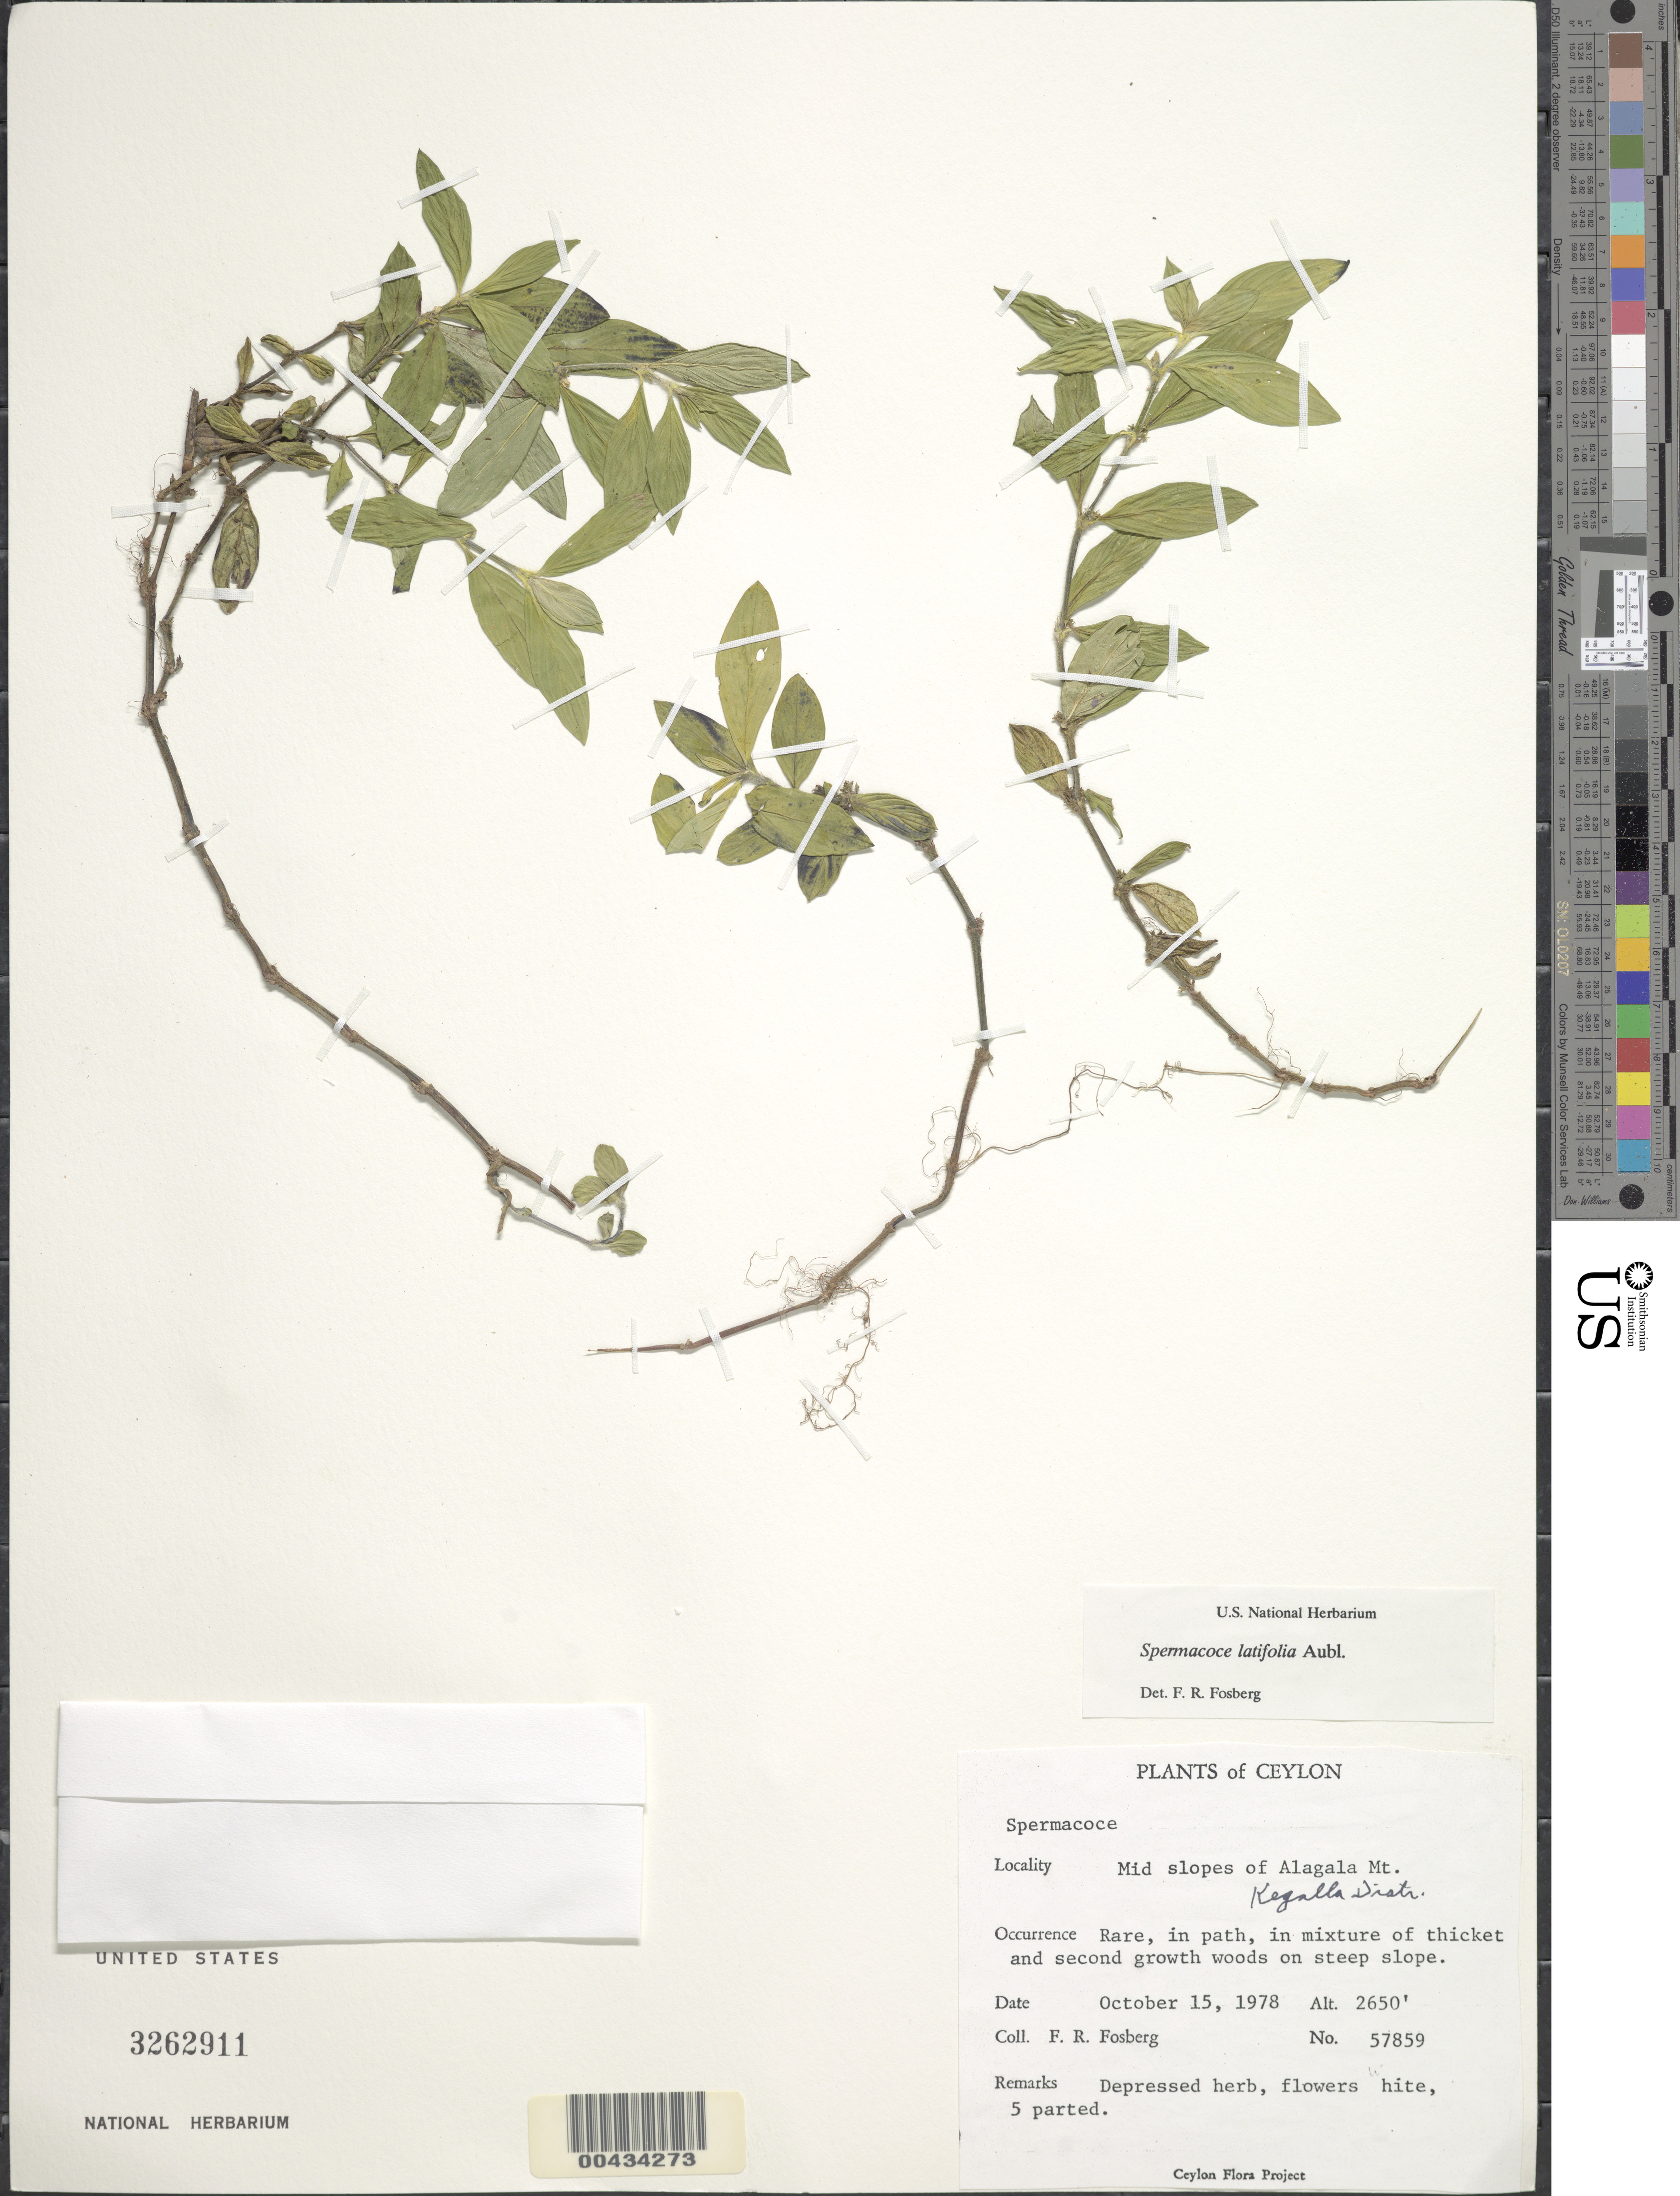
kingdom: Plantae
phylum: Tracheophyta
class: Magnoliopsida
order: Gentianales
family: Rubiaceae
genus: Spermacoce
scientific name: Spermacoce latifolia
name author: Aubl.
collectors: F. R. Fosberg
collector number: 57859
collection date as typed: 15 Oct 1978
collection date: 1978-10-15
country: Sri Lanka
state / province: Sabaragamuwa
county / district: Kegalla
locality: Mid slopes of Alagala Mt.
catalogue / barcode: US 3262911